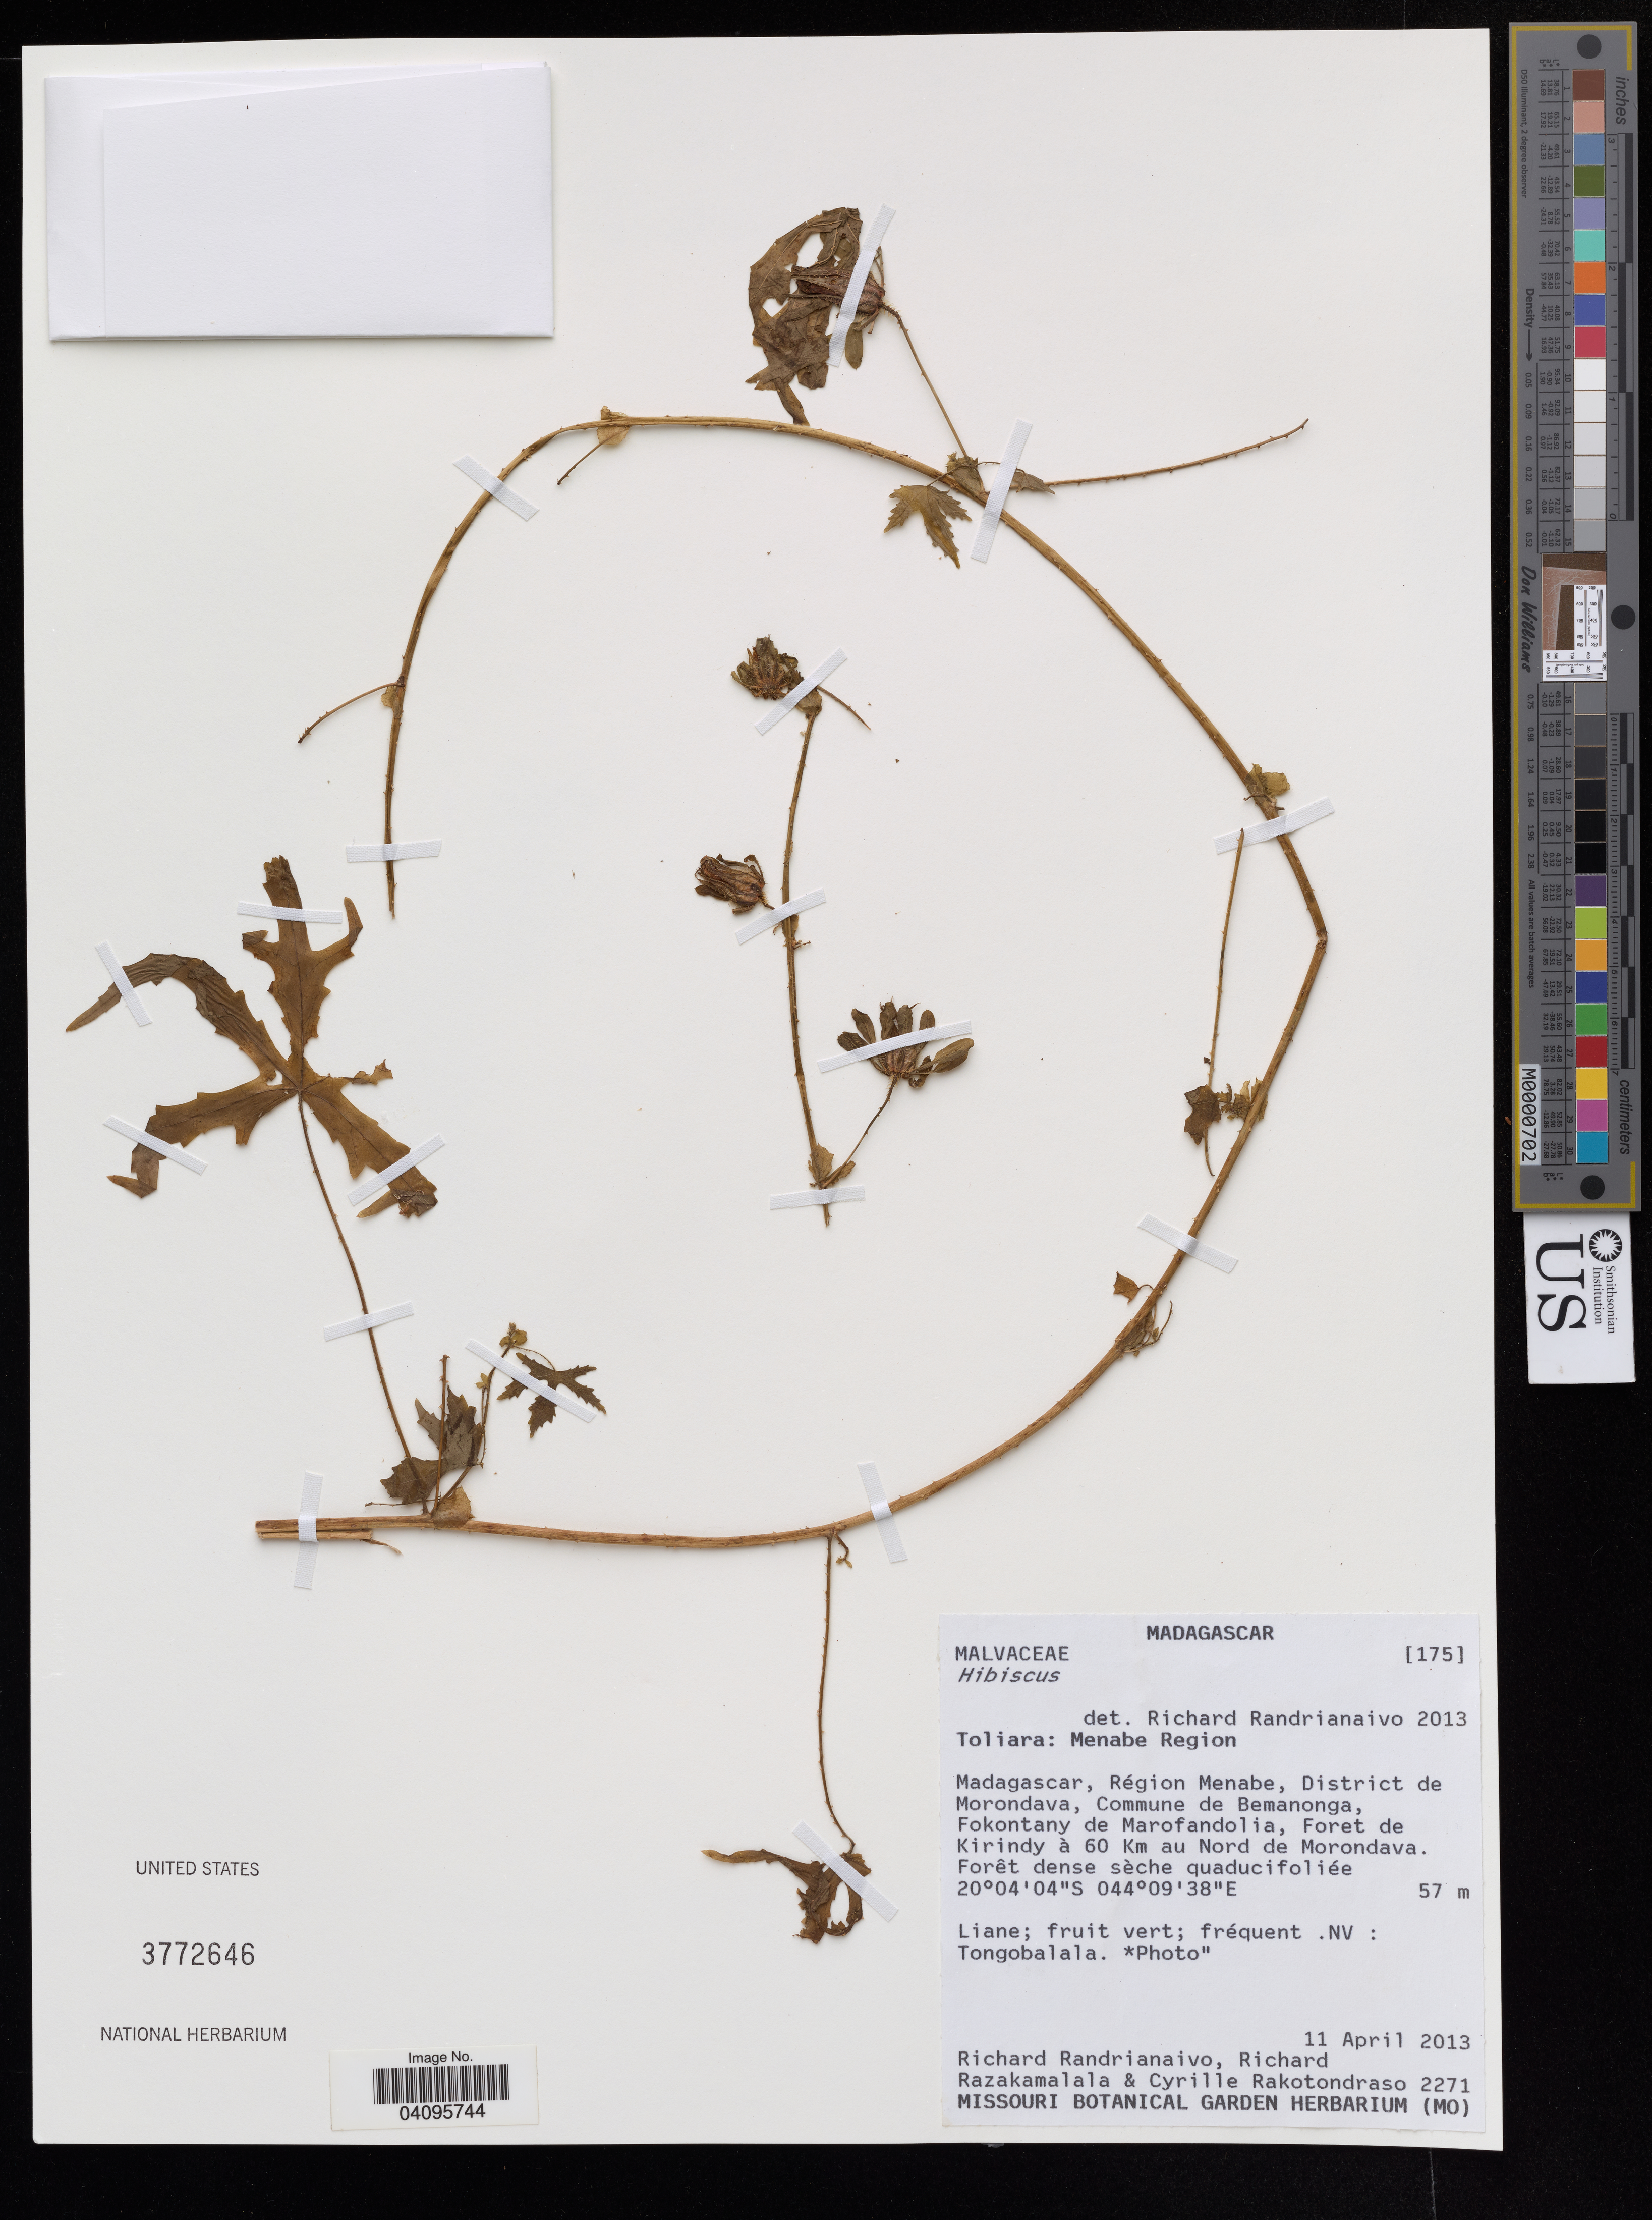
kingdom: Plantae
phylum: Tracheophyta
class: Magnoliopsida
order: Malvales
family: Malvaceae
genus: Hibiscus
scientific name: Hibiscus sp.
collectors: R. Randrianaivo, R. Razakamalala & C. Rakotondraso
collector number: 2271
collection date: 2013-04-11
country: Madagascar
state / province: Manabe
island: Madagascar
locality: District de Morondava, Commune de Bemanonga, Fokontany de Marofandolia, Foret de Kirindy a 60 km au Nord de Morondava.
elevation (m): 57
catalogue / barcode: US 3772646